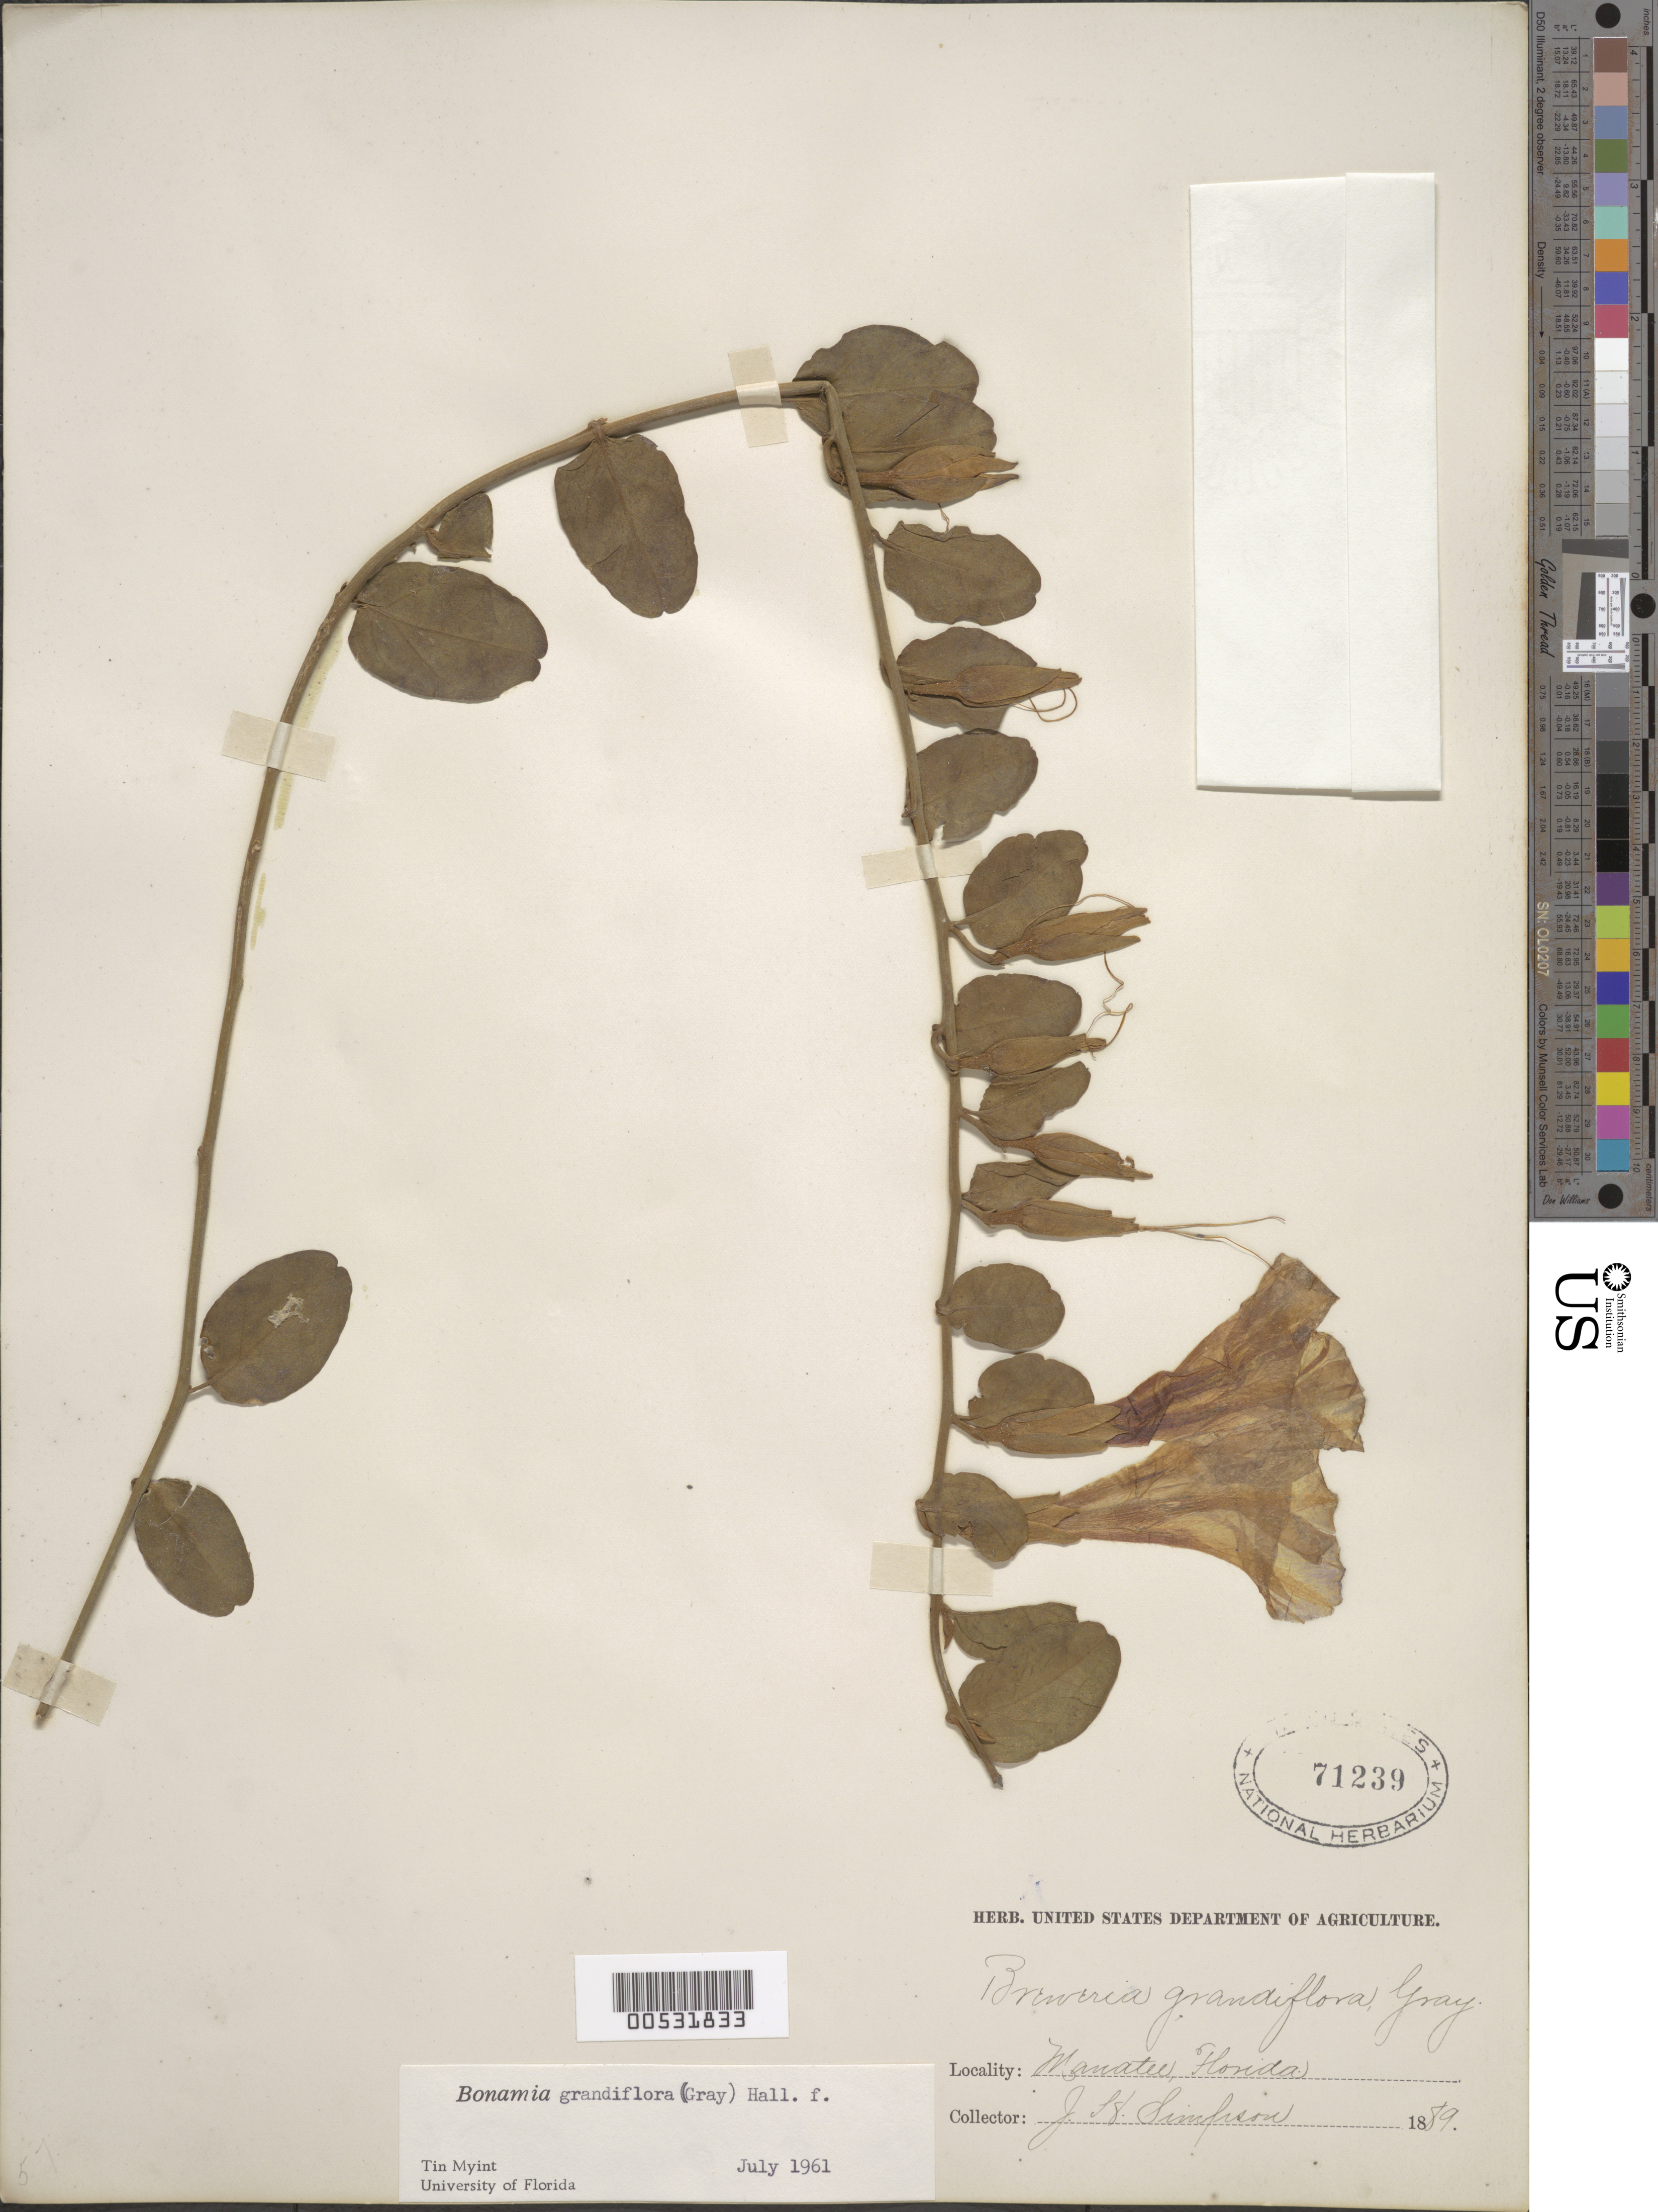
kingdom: Plantae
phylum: Tracheophyta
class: Magnoliopsida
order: Solanales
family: Convolvulaceae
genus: Bonamia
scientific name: Bonamia grandiflora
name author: (A. Gray) Hallier f.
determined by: Myint, Tin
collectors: J. H. Simpson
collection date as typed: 1889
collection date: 1889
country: United States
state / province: Florida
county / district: Manatee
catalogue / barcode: US 71239